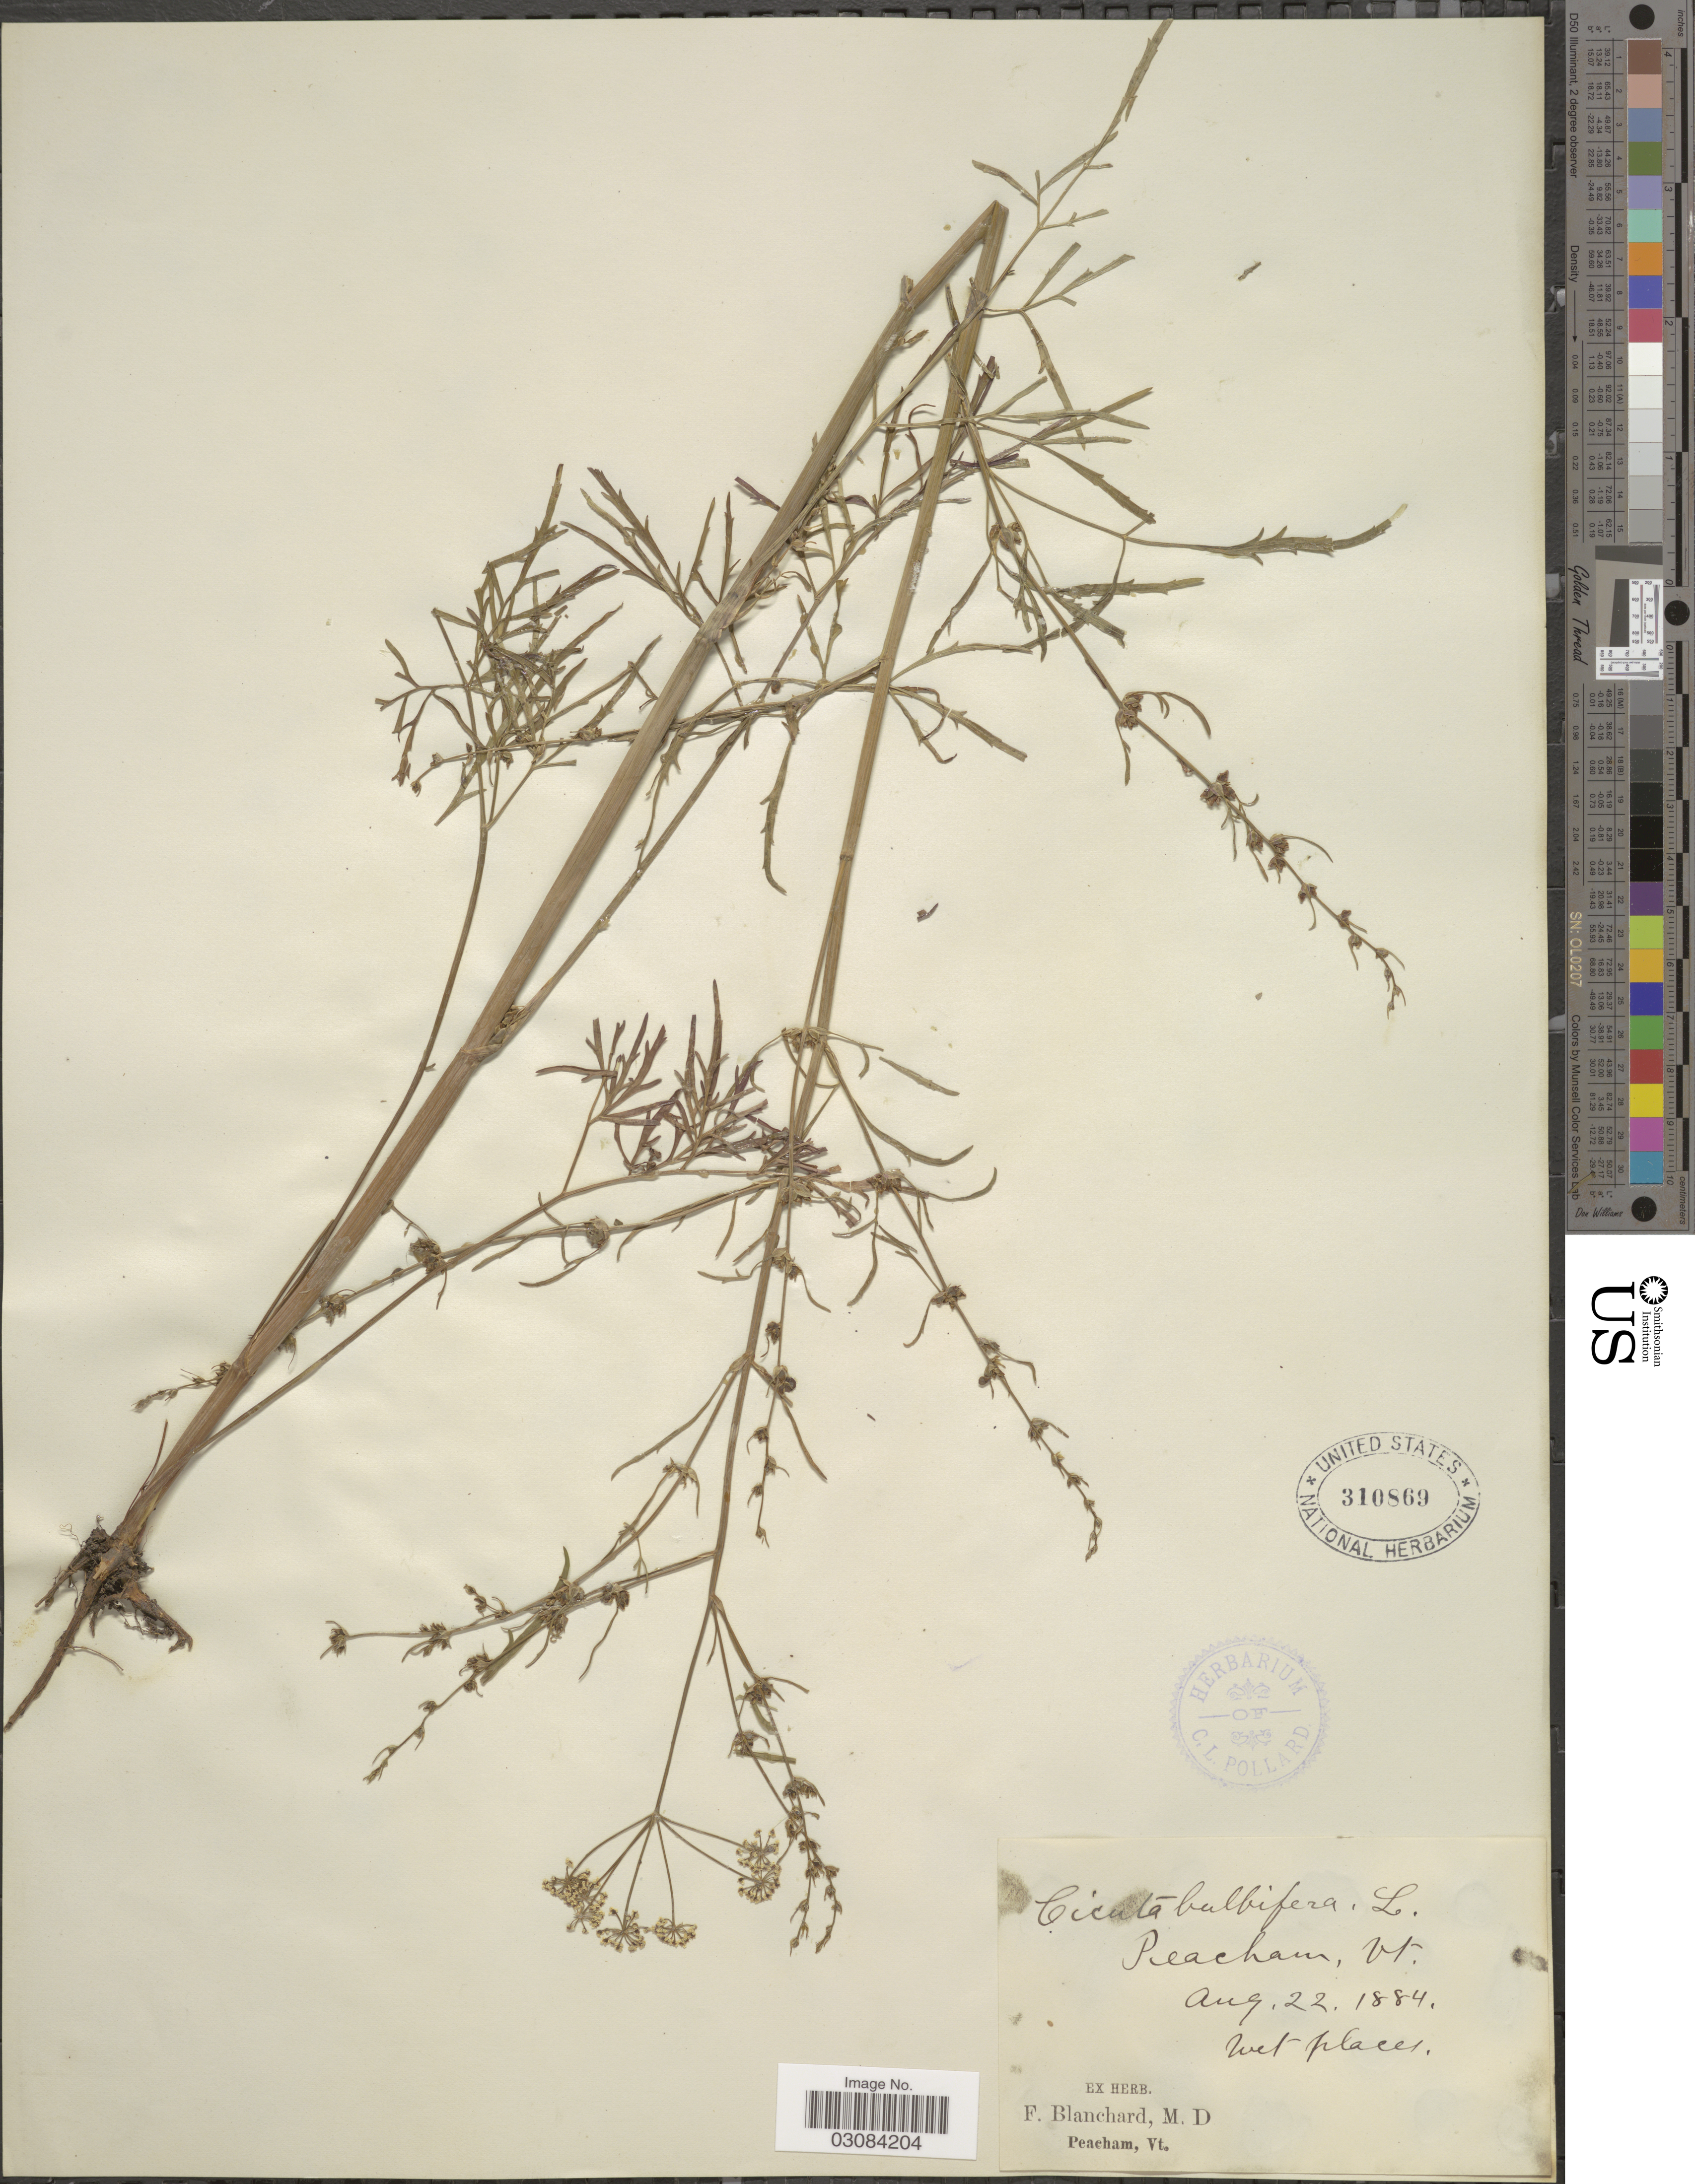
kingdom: Plantae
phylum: Tracheophyta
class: Magnoliopsida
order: Apiales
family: Apiaceae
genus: Cicuta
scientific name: Cicuta bulbifera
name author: L.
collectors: F. Blanchard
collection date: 1884-08-22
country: United States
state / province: Vermont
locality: Peacham.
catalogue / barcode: US 310869